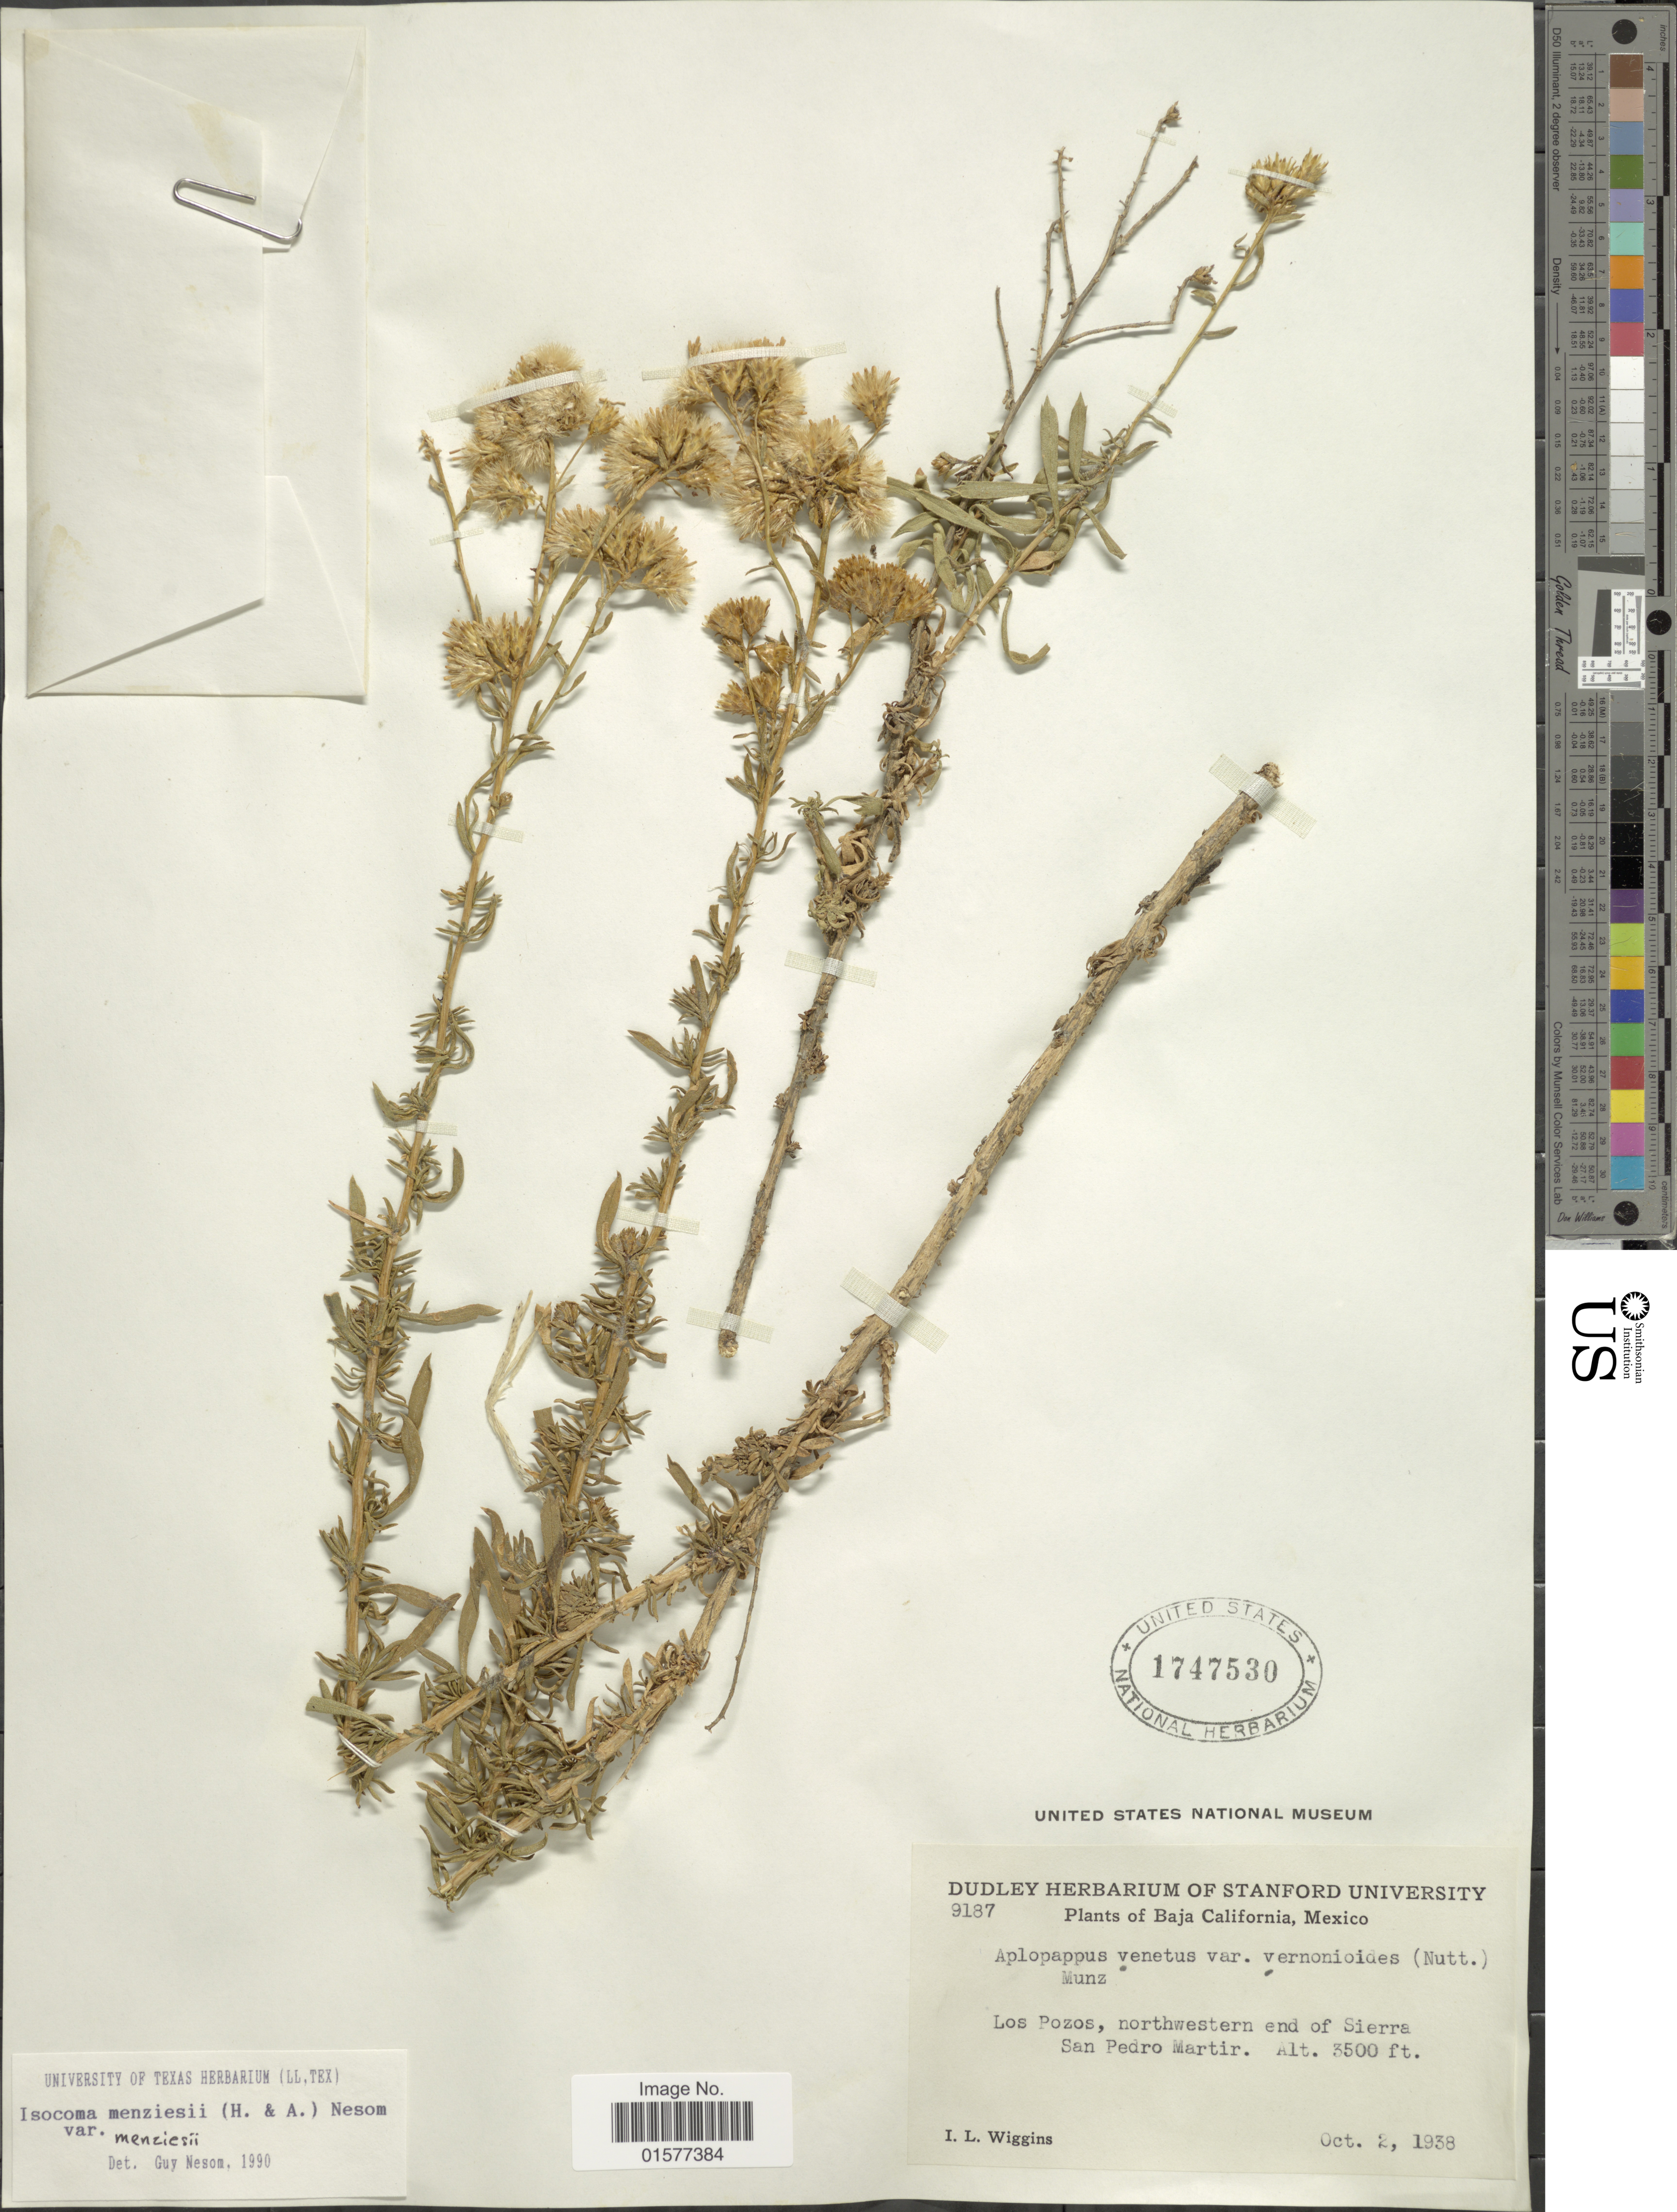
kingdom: Plantae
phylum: Tracheophyta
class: Magnoliopsida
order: Asterales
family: Asteraceae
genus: Isocoma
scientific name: Isocoma menziesii var. menziesii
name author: (Hook.) G.L. Nesom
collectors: I. L. Wiggins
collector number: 9187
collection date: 1938-10-02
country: Mexico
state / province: Baja California Sur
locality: Los Pozos, northwestern end of Sierra San Pedro Martir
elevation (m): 1067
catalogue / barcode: US 1747530